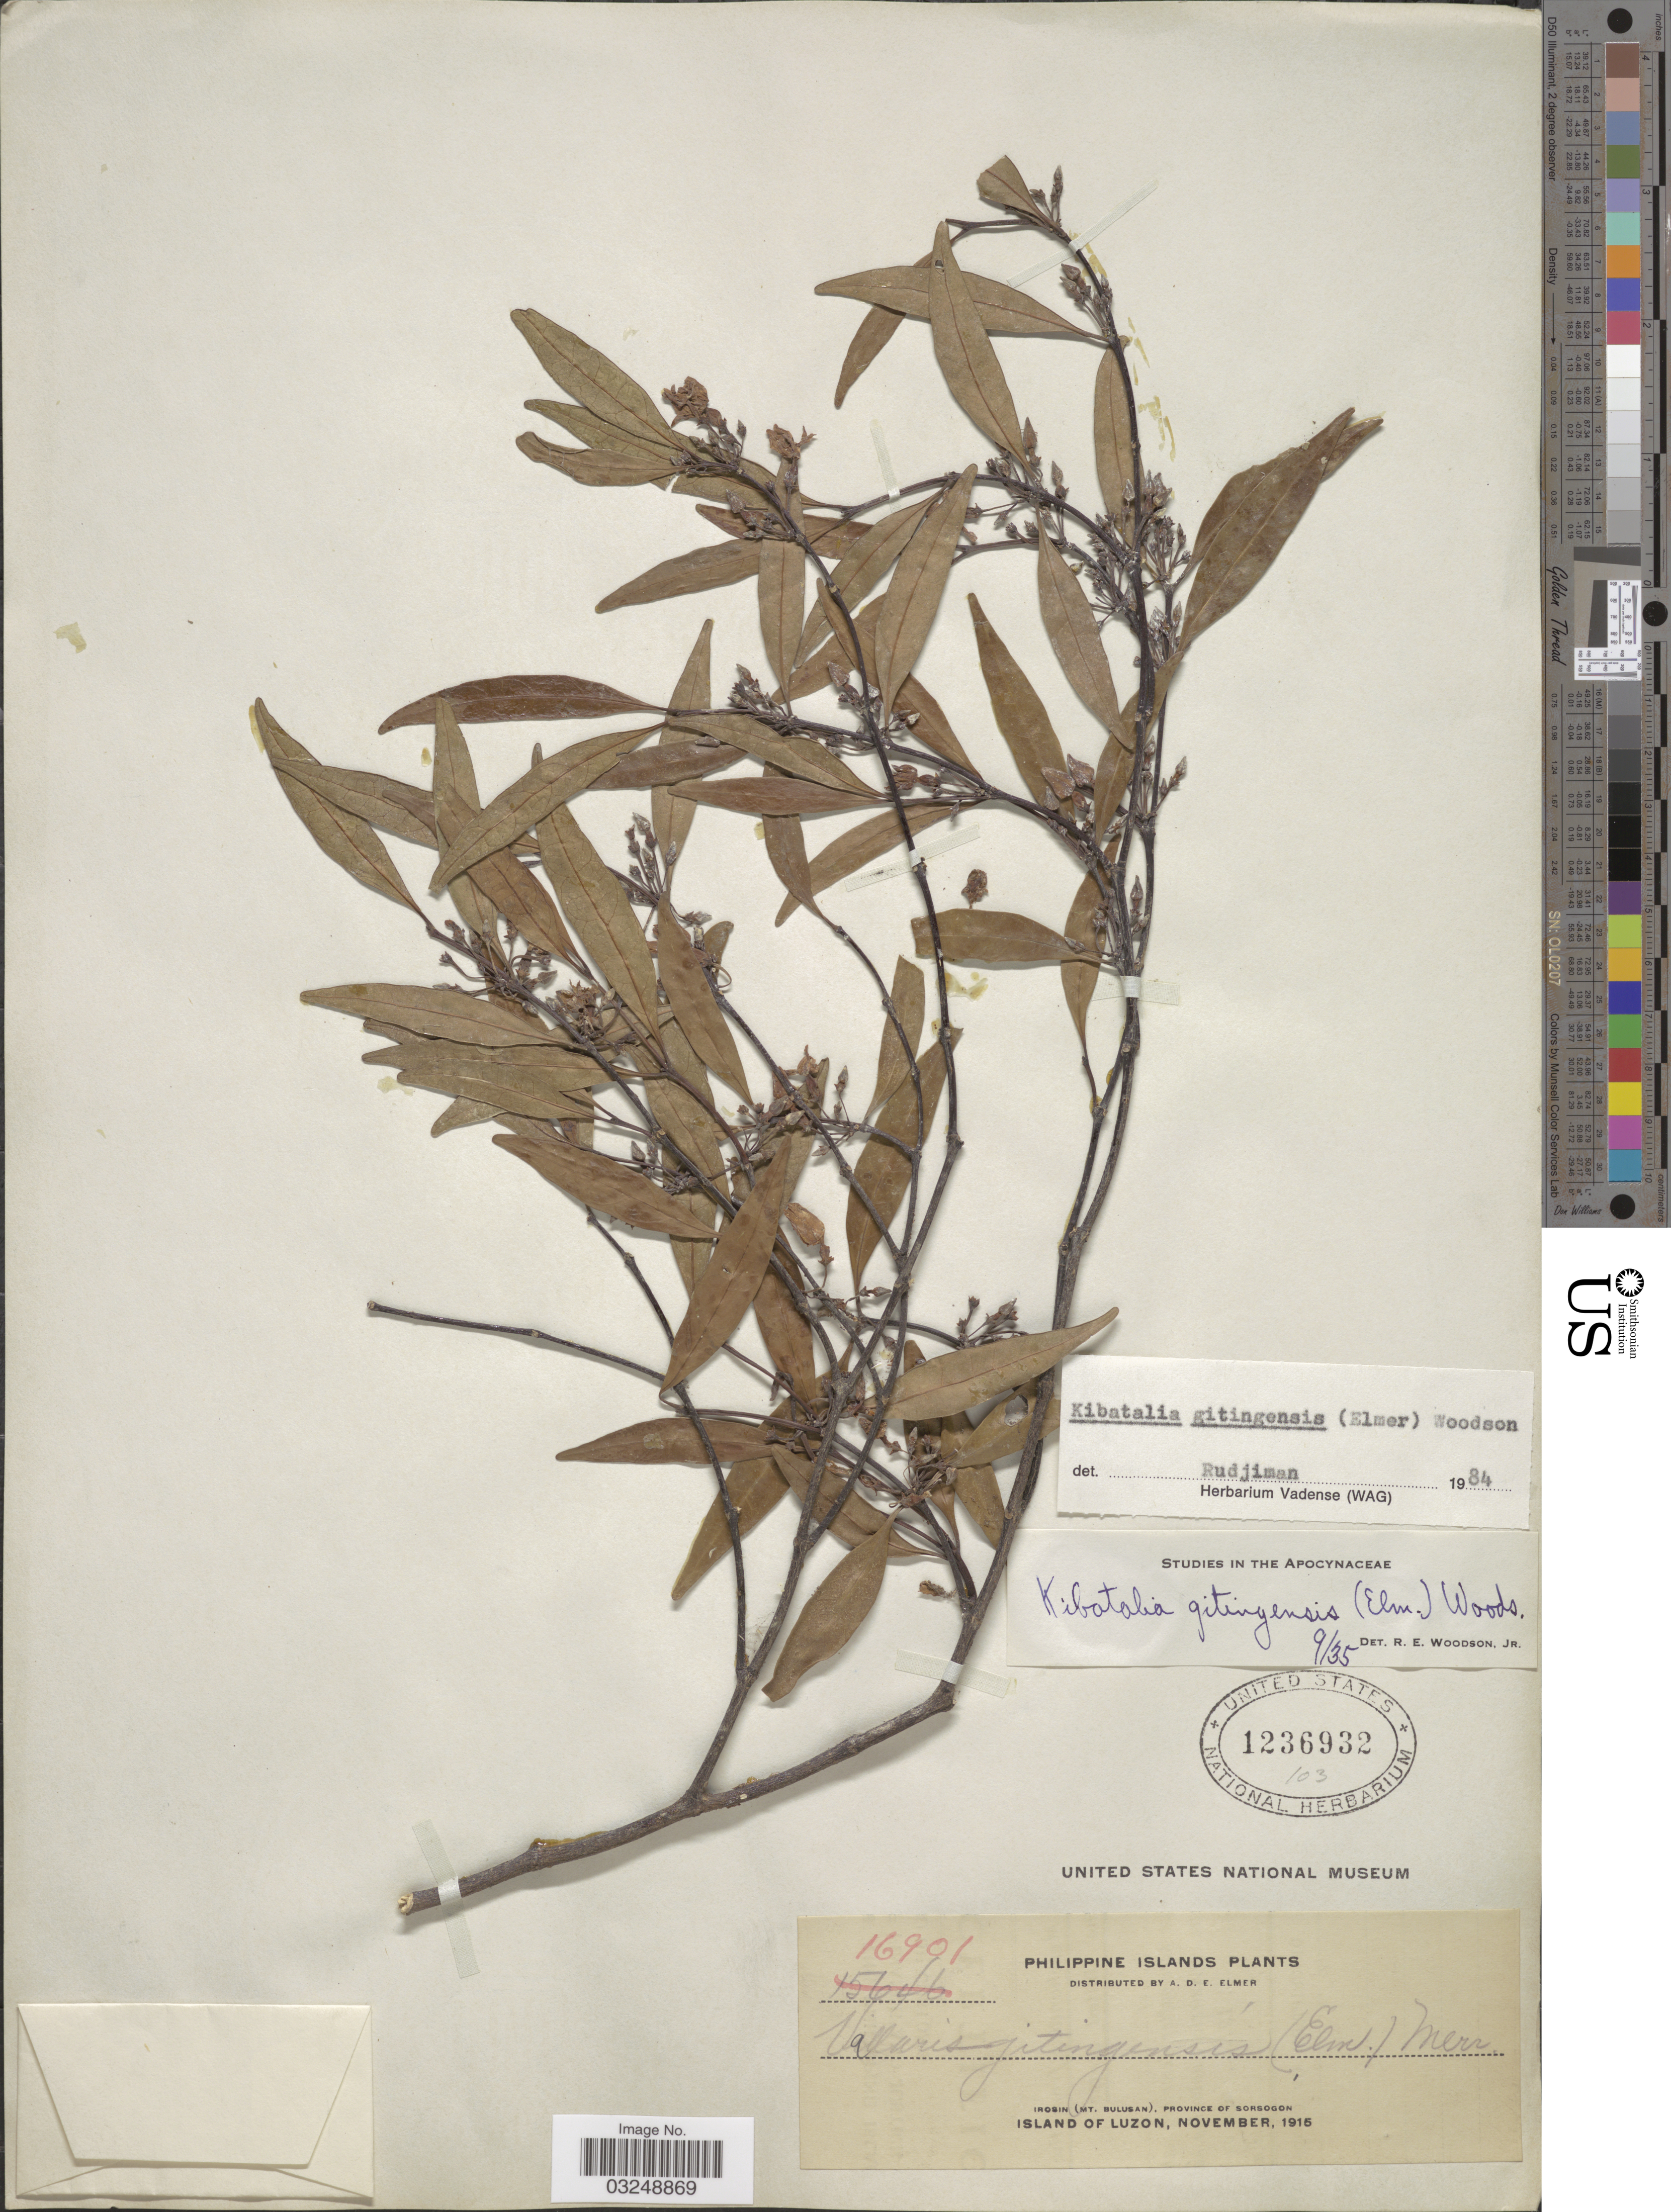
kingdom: Plantae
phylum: Tracheophyta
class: Magnoliopsida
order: Gentianales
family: Apocynaceae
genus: Kibatalia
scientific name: Kibatalia gitingensis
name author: (Elmer) Woodson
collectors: A. D. E. Elmer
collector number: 16901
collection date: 1915-11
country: Philippines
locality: Philippine Islands. Irosin (Mt. Bulusan), Province of Sorsogon. Island of Luzon.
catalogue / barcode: US 1236932